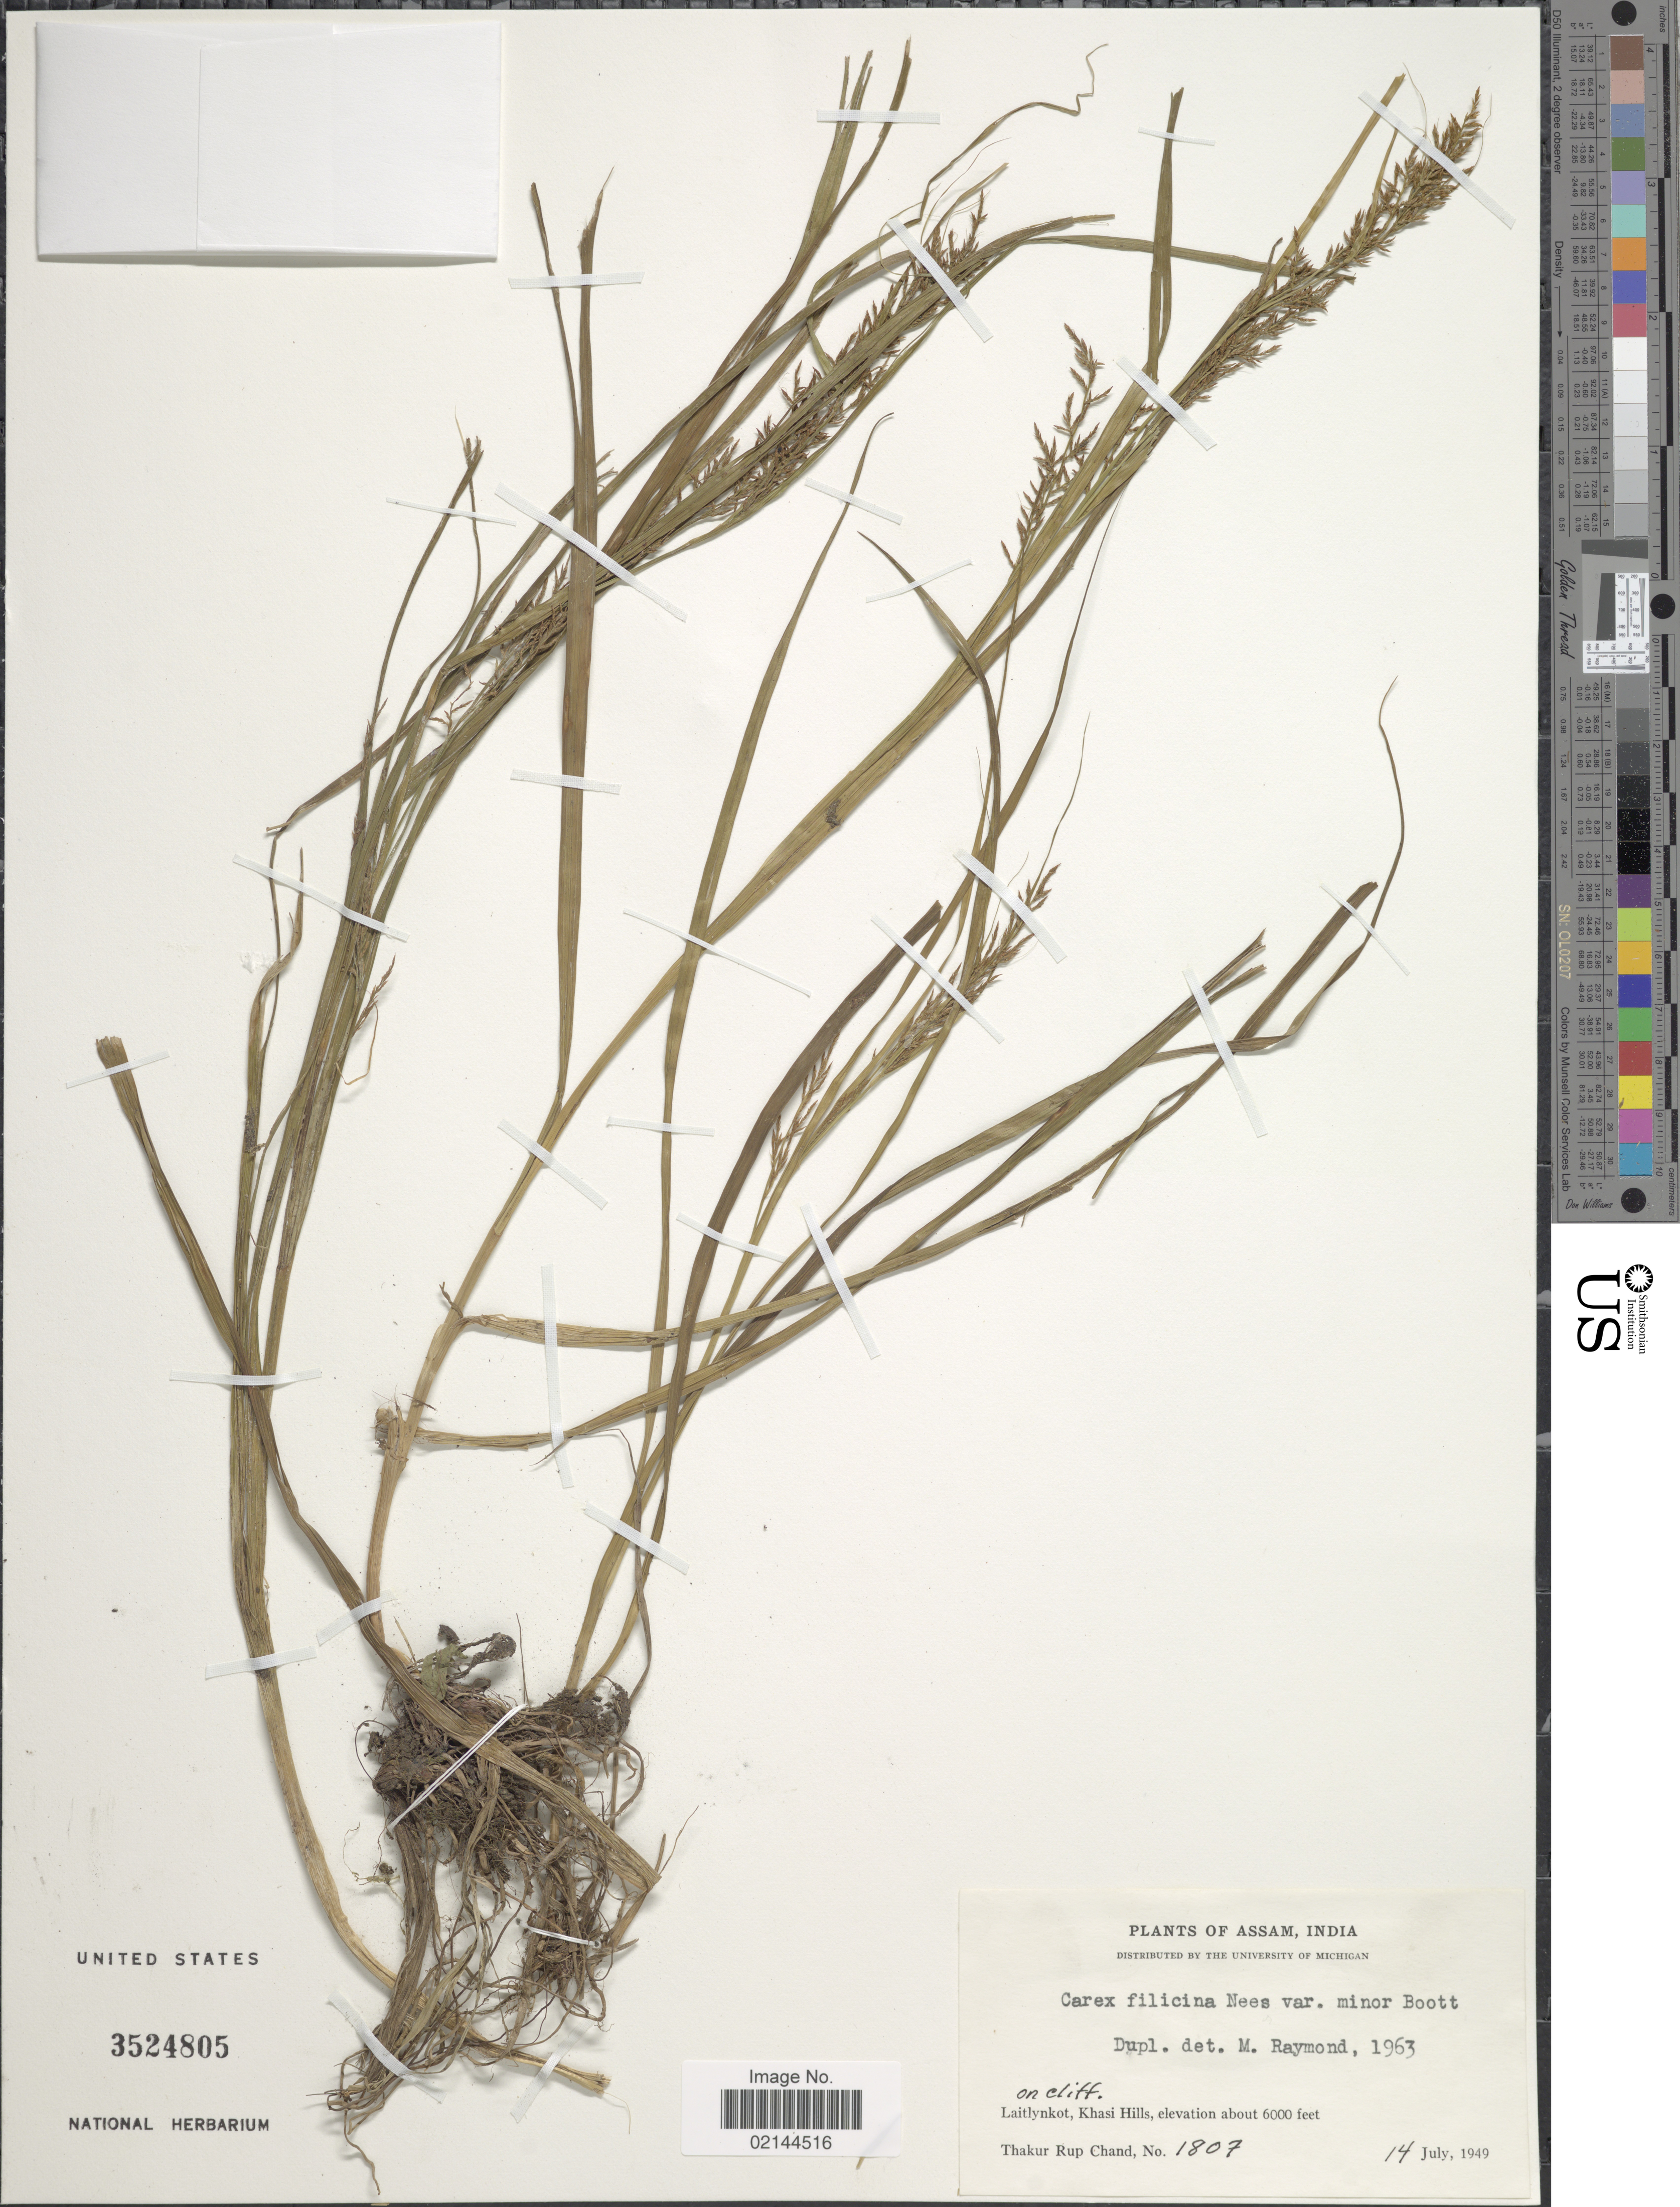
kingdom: Plantae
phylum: Tracheophyta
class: Liliopsida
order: Poales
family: Cyperaceae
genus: Carex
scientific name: Carex filicina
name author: Nees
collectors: T. R. Chand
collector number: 1807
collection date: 1949-07-14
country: India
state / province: Meghalaya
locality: On cliff. Laitlynkot, Khasi Hills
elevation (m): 1829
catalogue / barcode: US 3542805